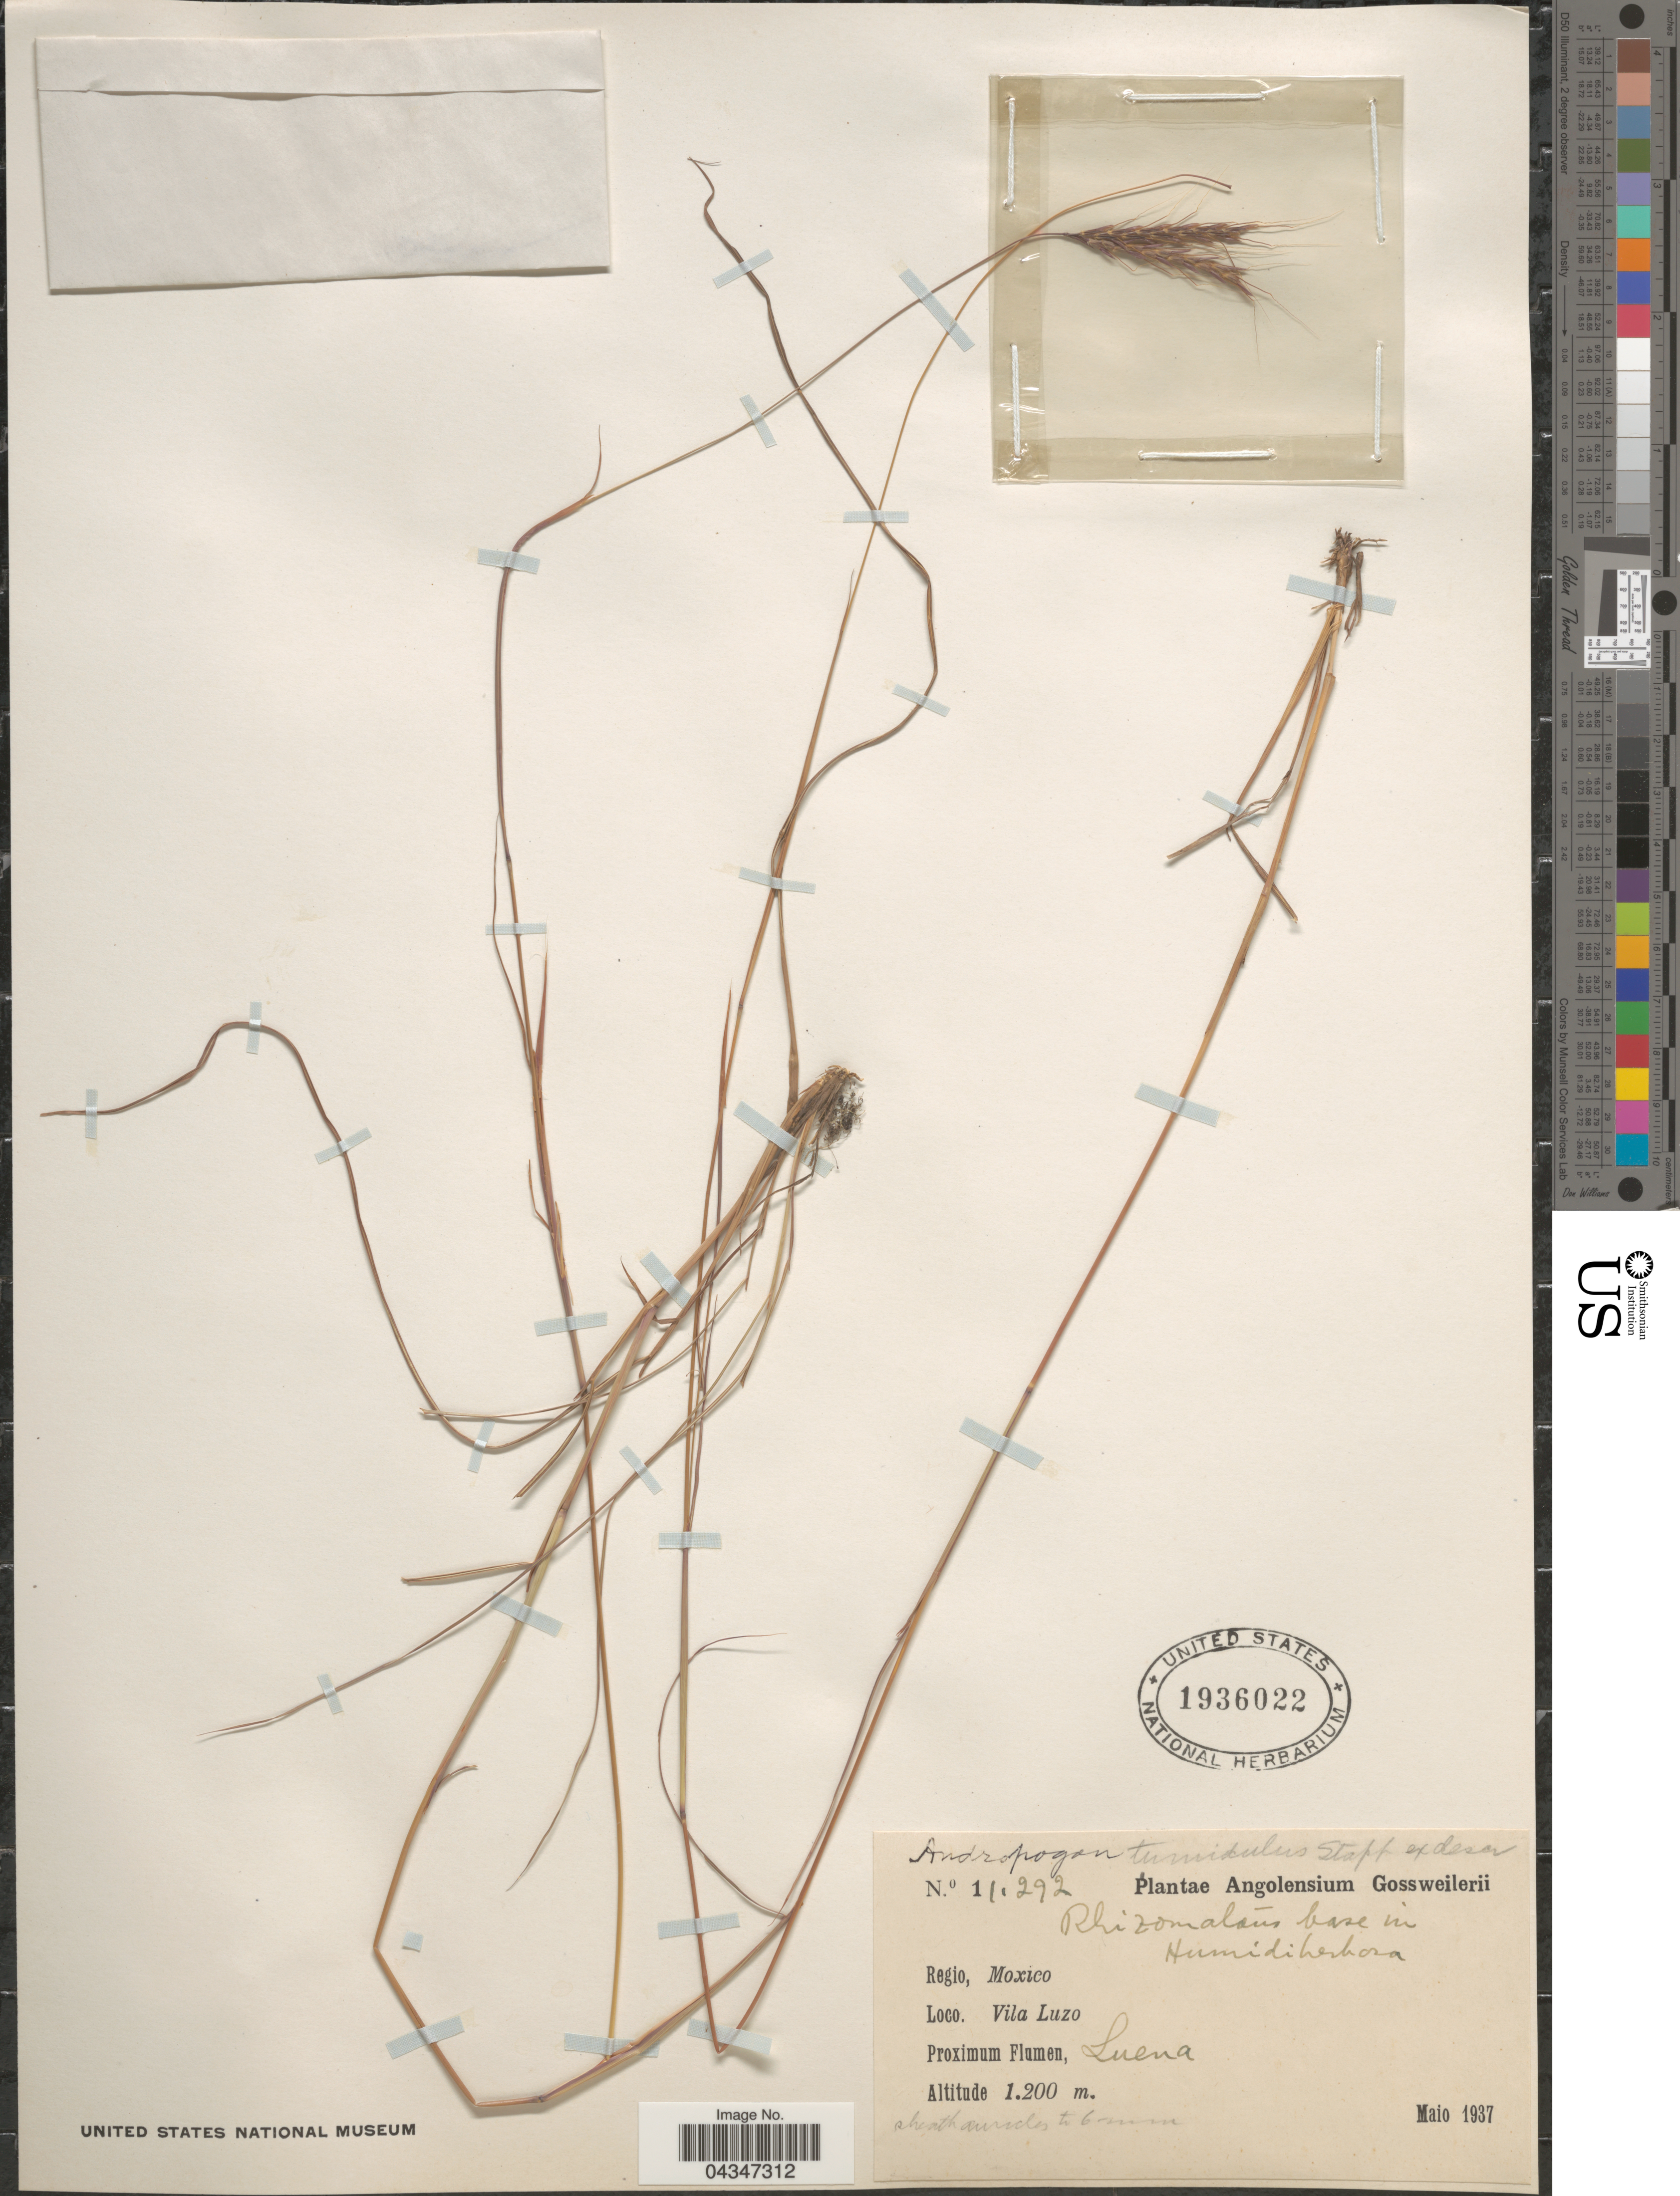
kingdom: Plantae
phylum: Tracheophyta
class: Liliopsida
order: Poales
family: Poaceae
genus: Andropogon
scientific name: Andropogon perligulatus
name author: Stapf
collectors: -. Gossweiler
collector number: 11292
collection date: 1937-05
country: Angola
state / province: Moxico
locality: Regio, Moxico. Vila Luzo. Luena.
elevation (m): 1200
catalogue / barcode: US 1936022